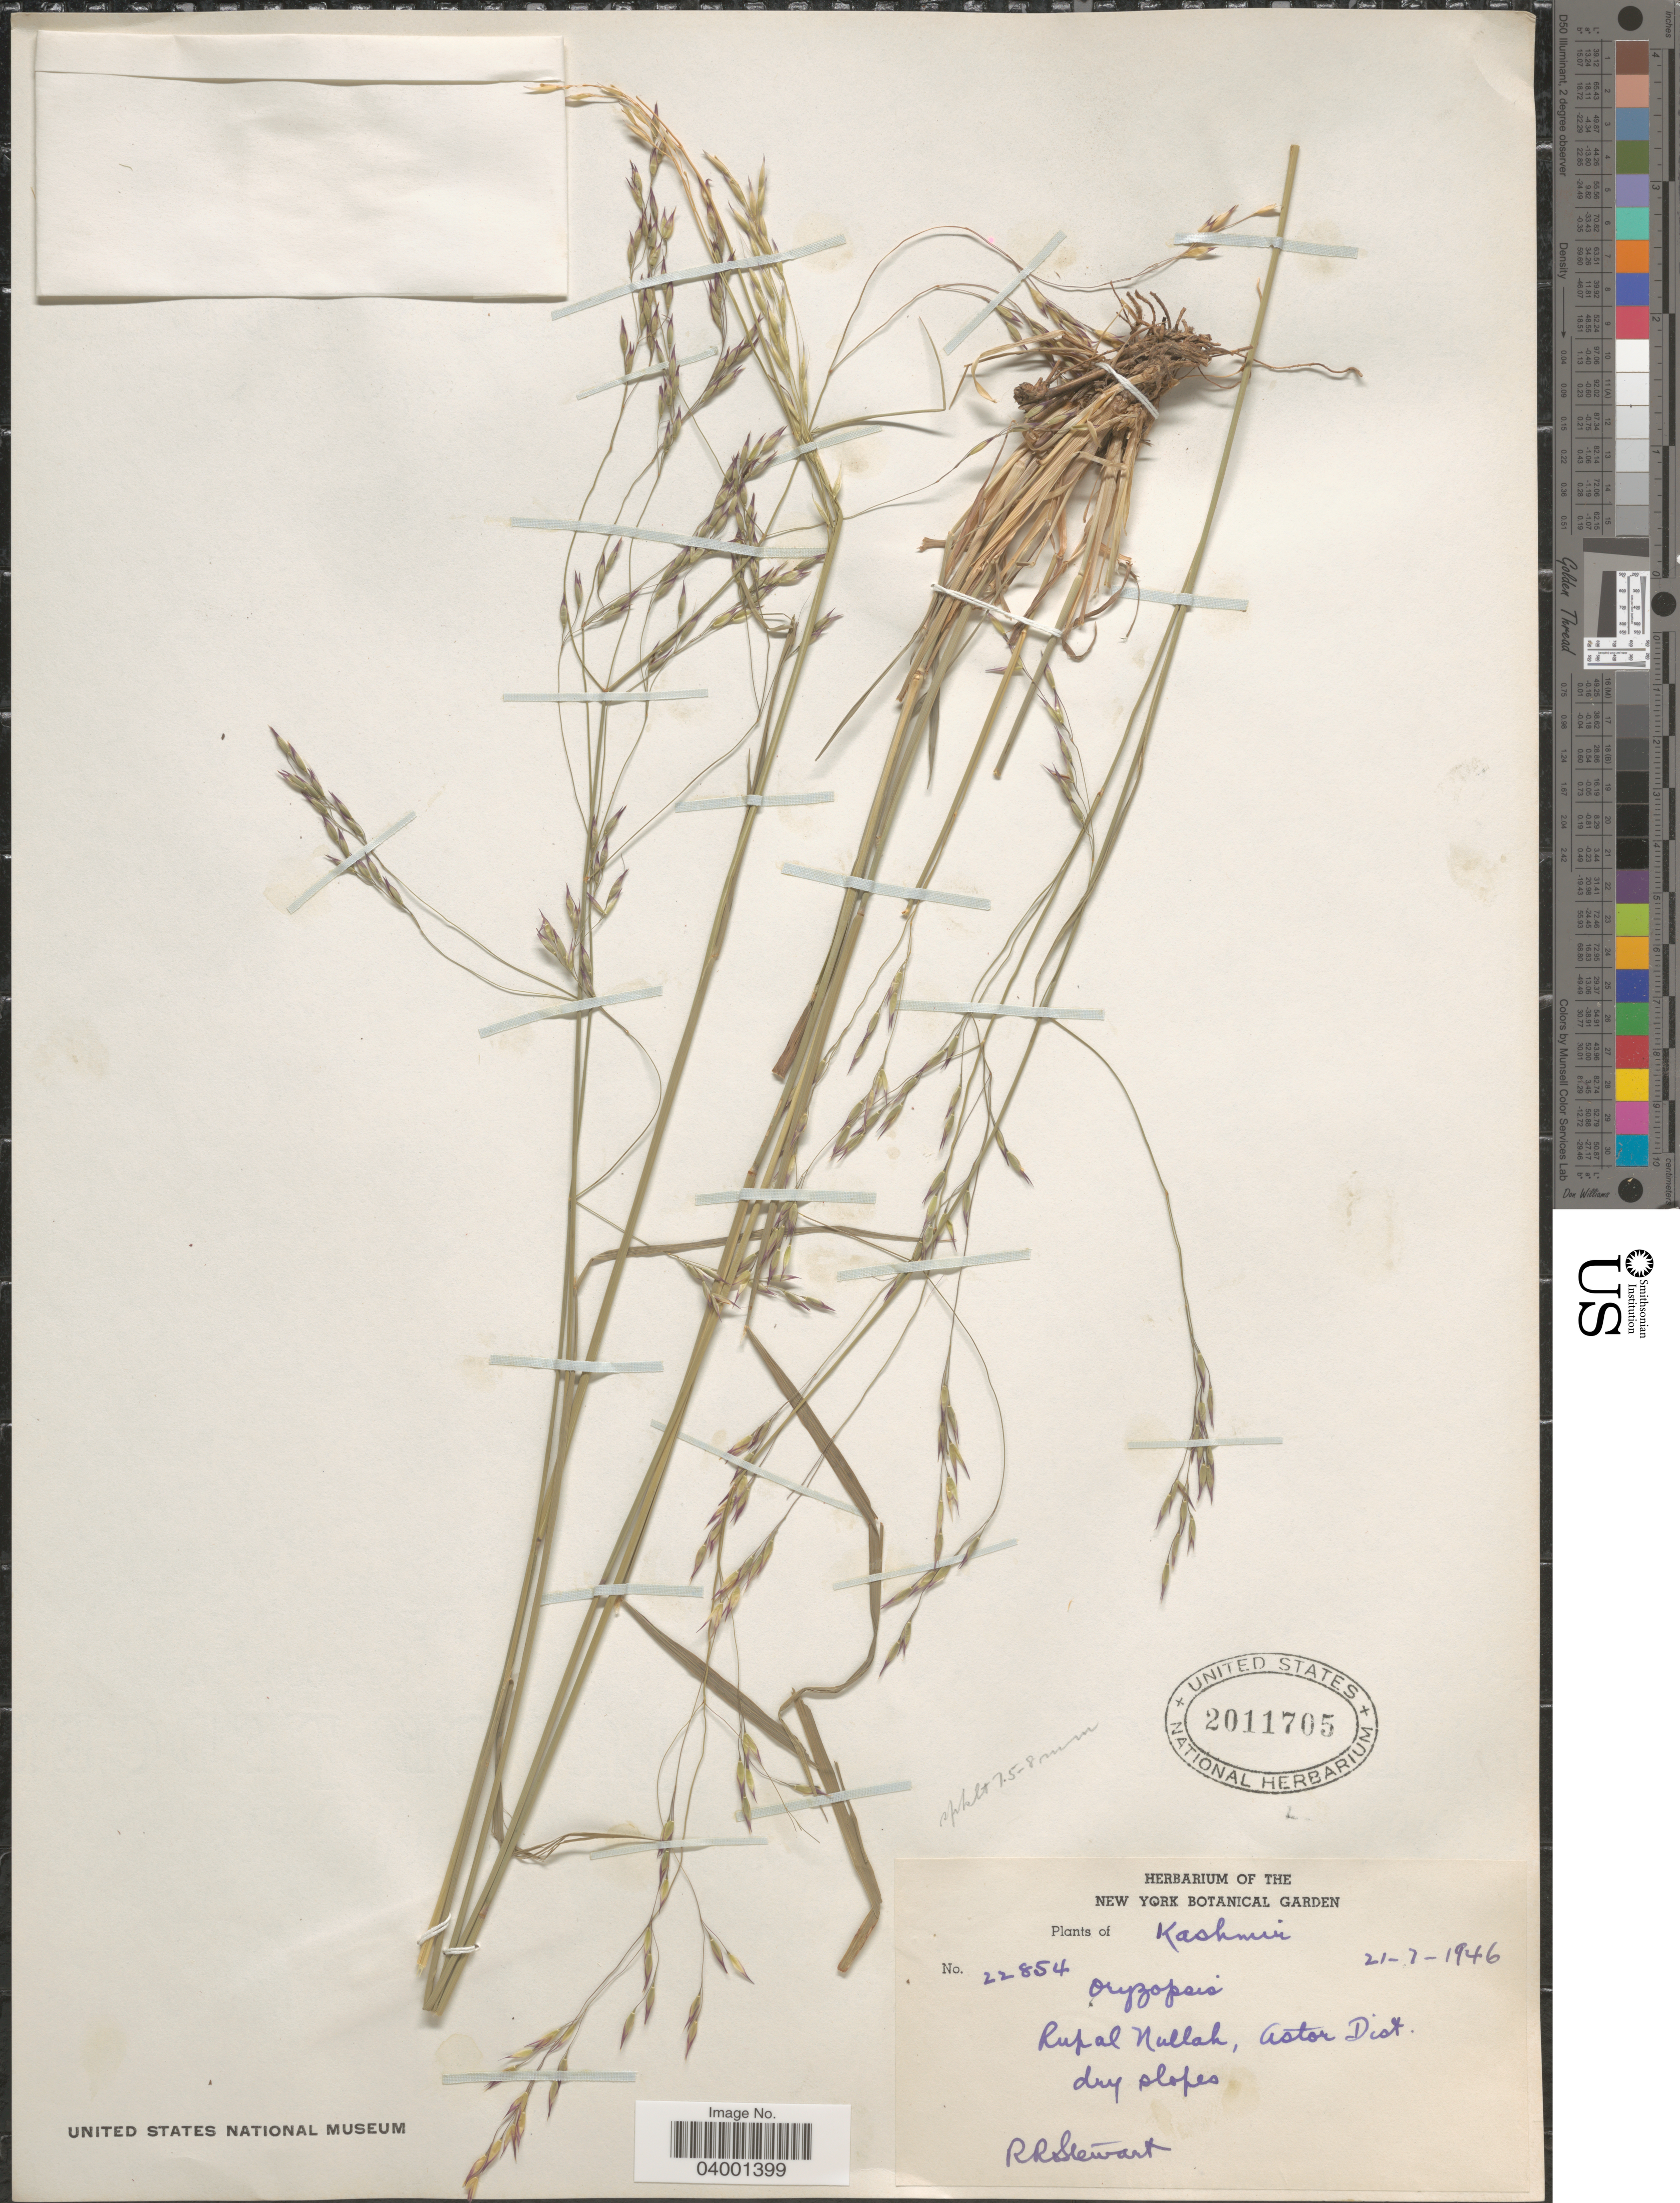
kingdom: Plantae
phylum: Tracheophyta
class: Liliopsida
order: Poales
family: Poaceae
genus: Piptatherum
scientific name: Piptatherum sp.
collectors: R. Stewart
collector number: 22854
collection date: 1946-07-21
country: India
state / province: Jammu and Kashmir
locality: Kashmir. Rupal Nullah, Astor Dist.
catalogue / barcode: US 2011705